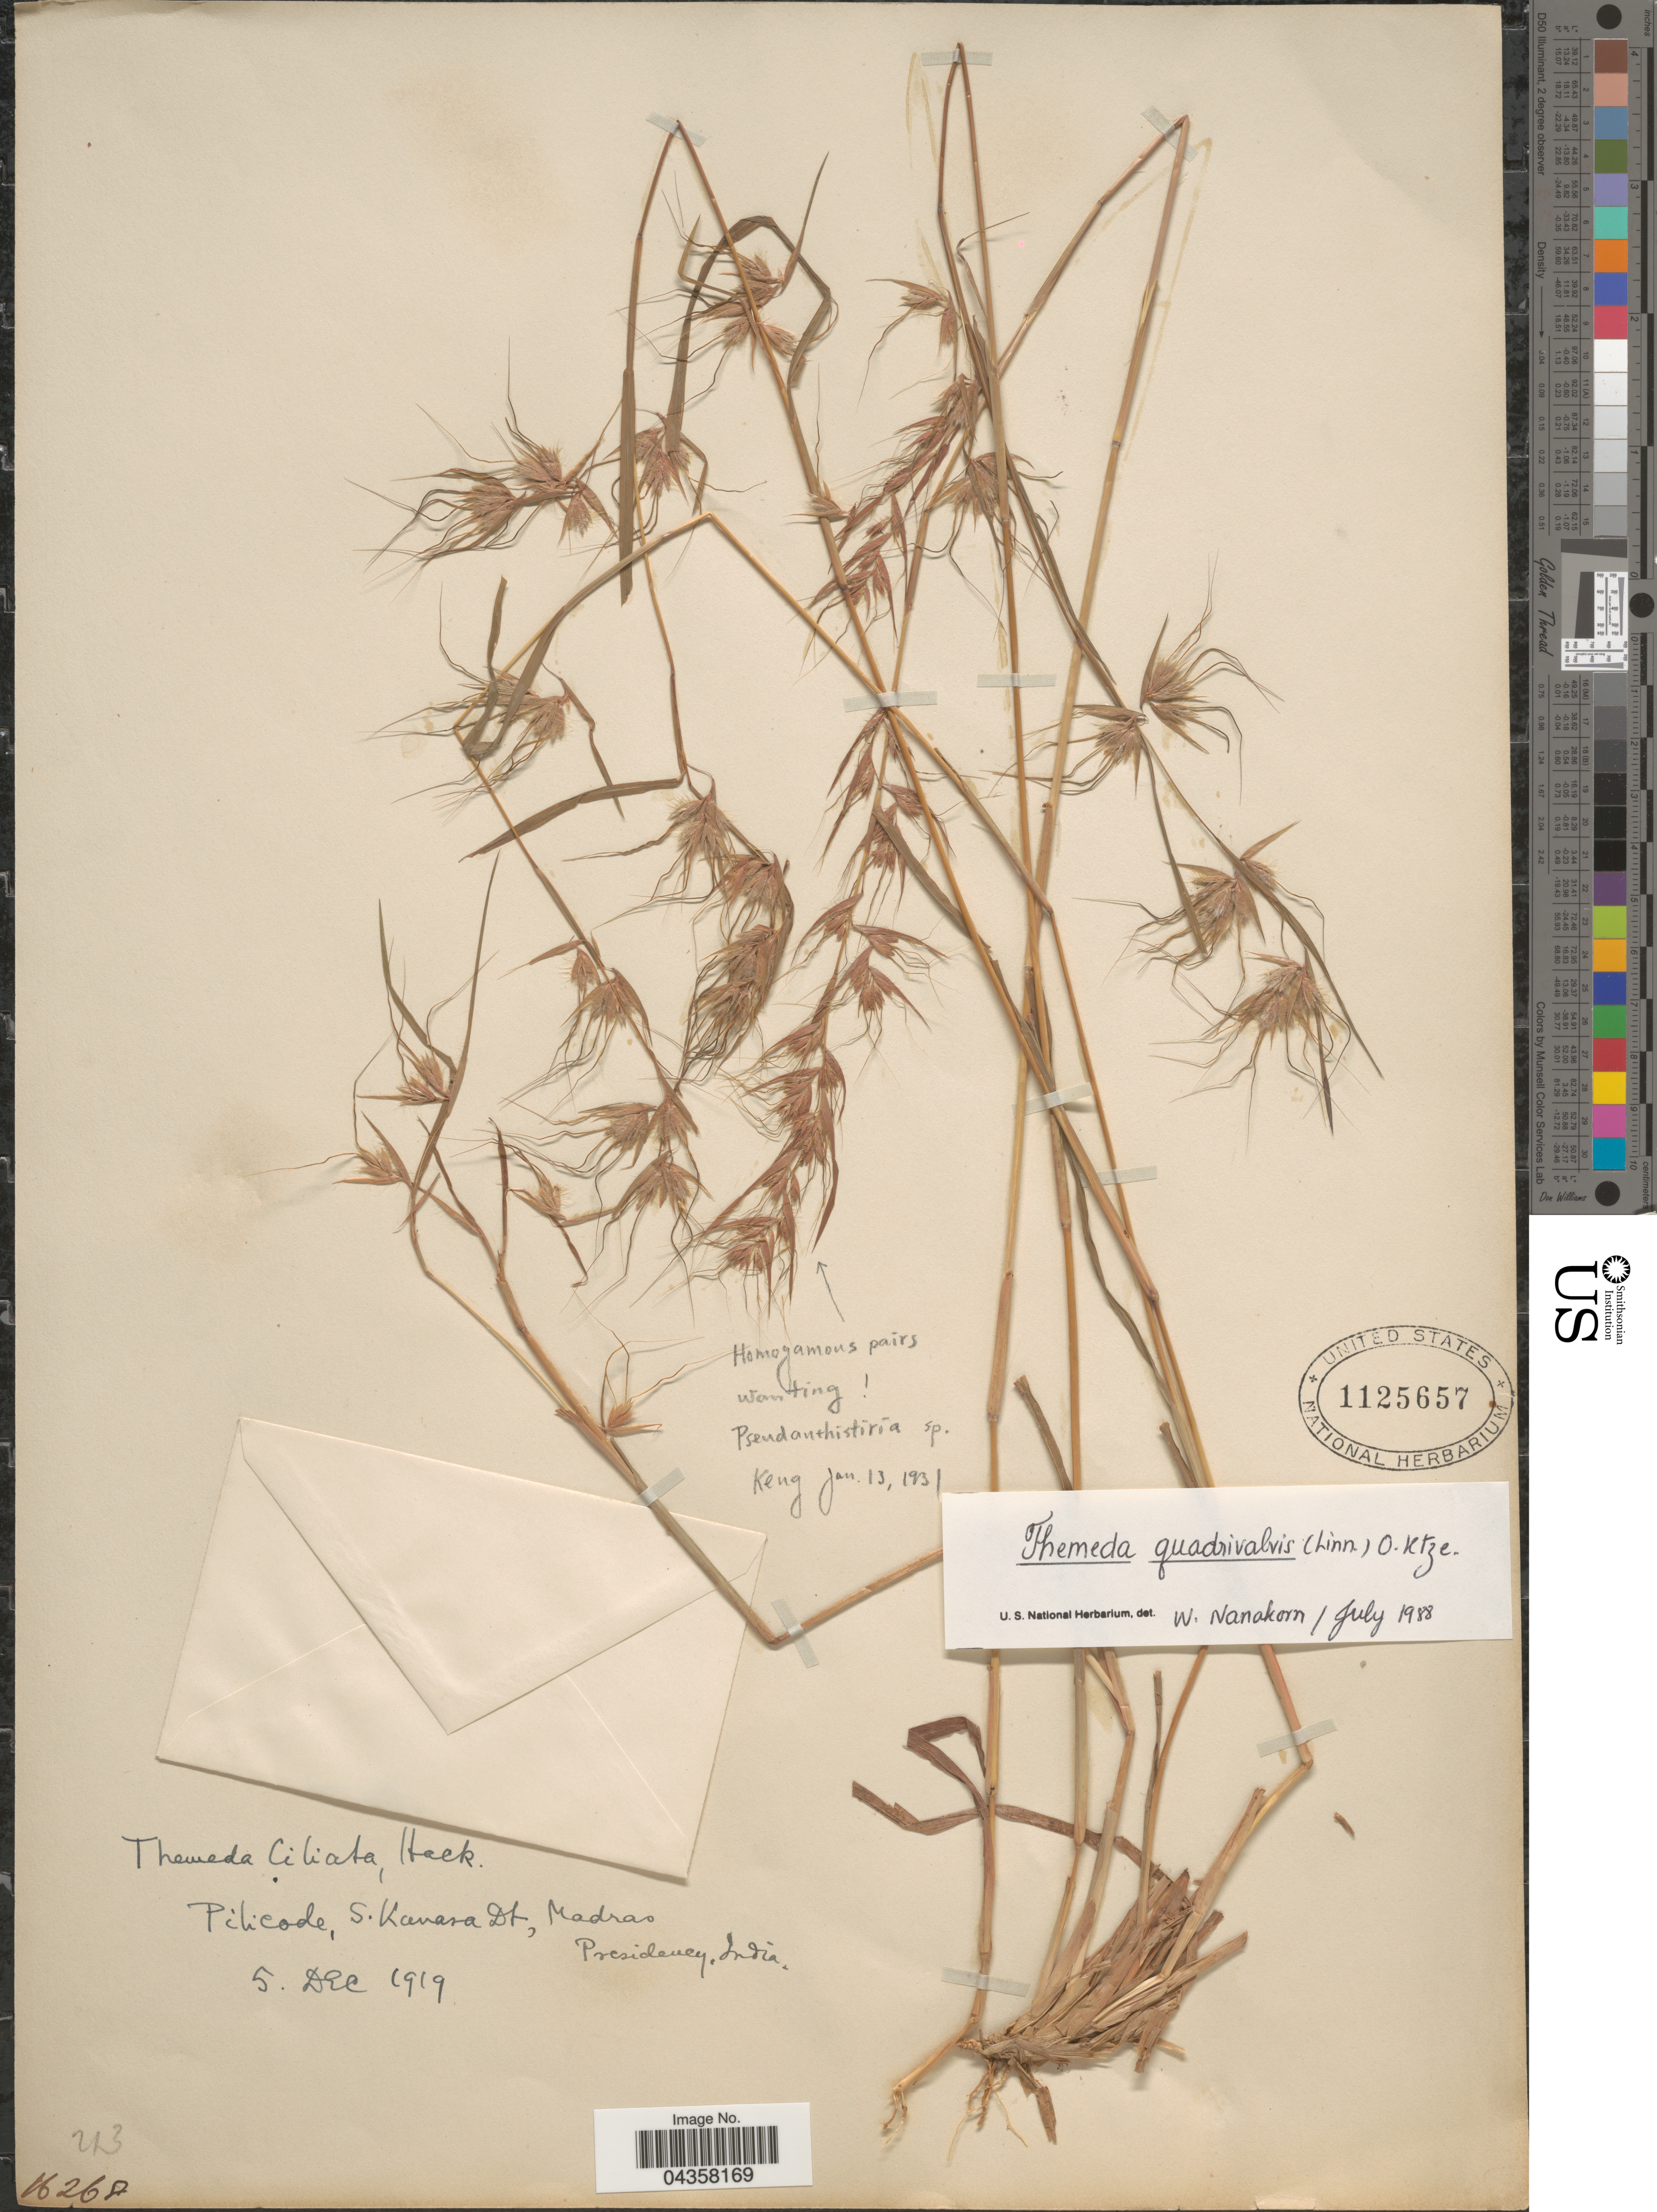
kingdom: Plantae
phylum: Tracheophyta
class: Liliopsida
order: Poales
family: Poaceae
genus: Themeda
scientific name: Themeda quadrivalvis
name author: (L.) Kuntze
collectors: -- Keng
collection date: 1931-01-13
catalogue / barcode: US 1125657-2